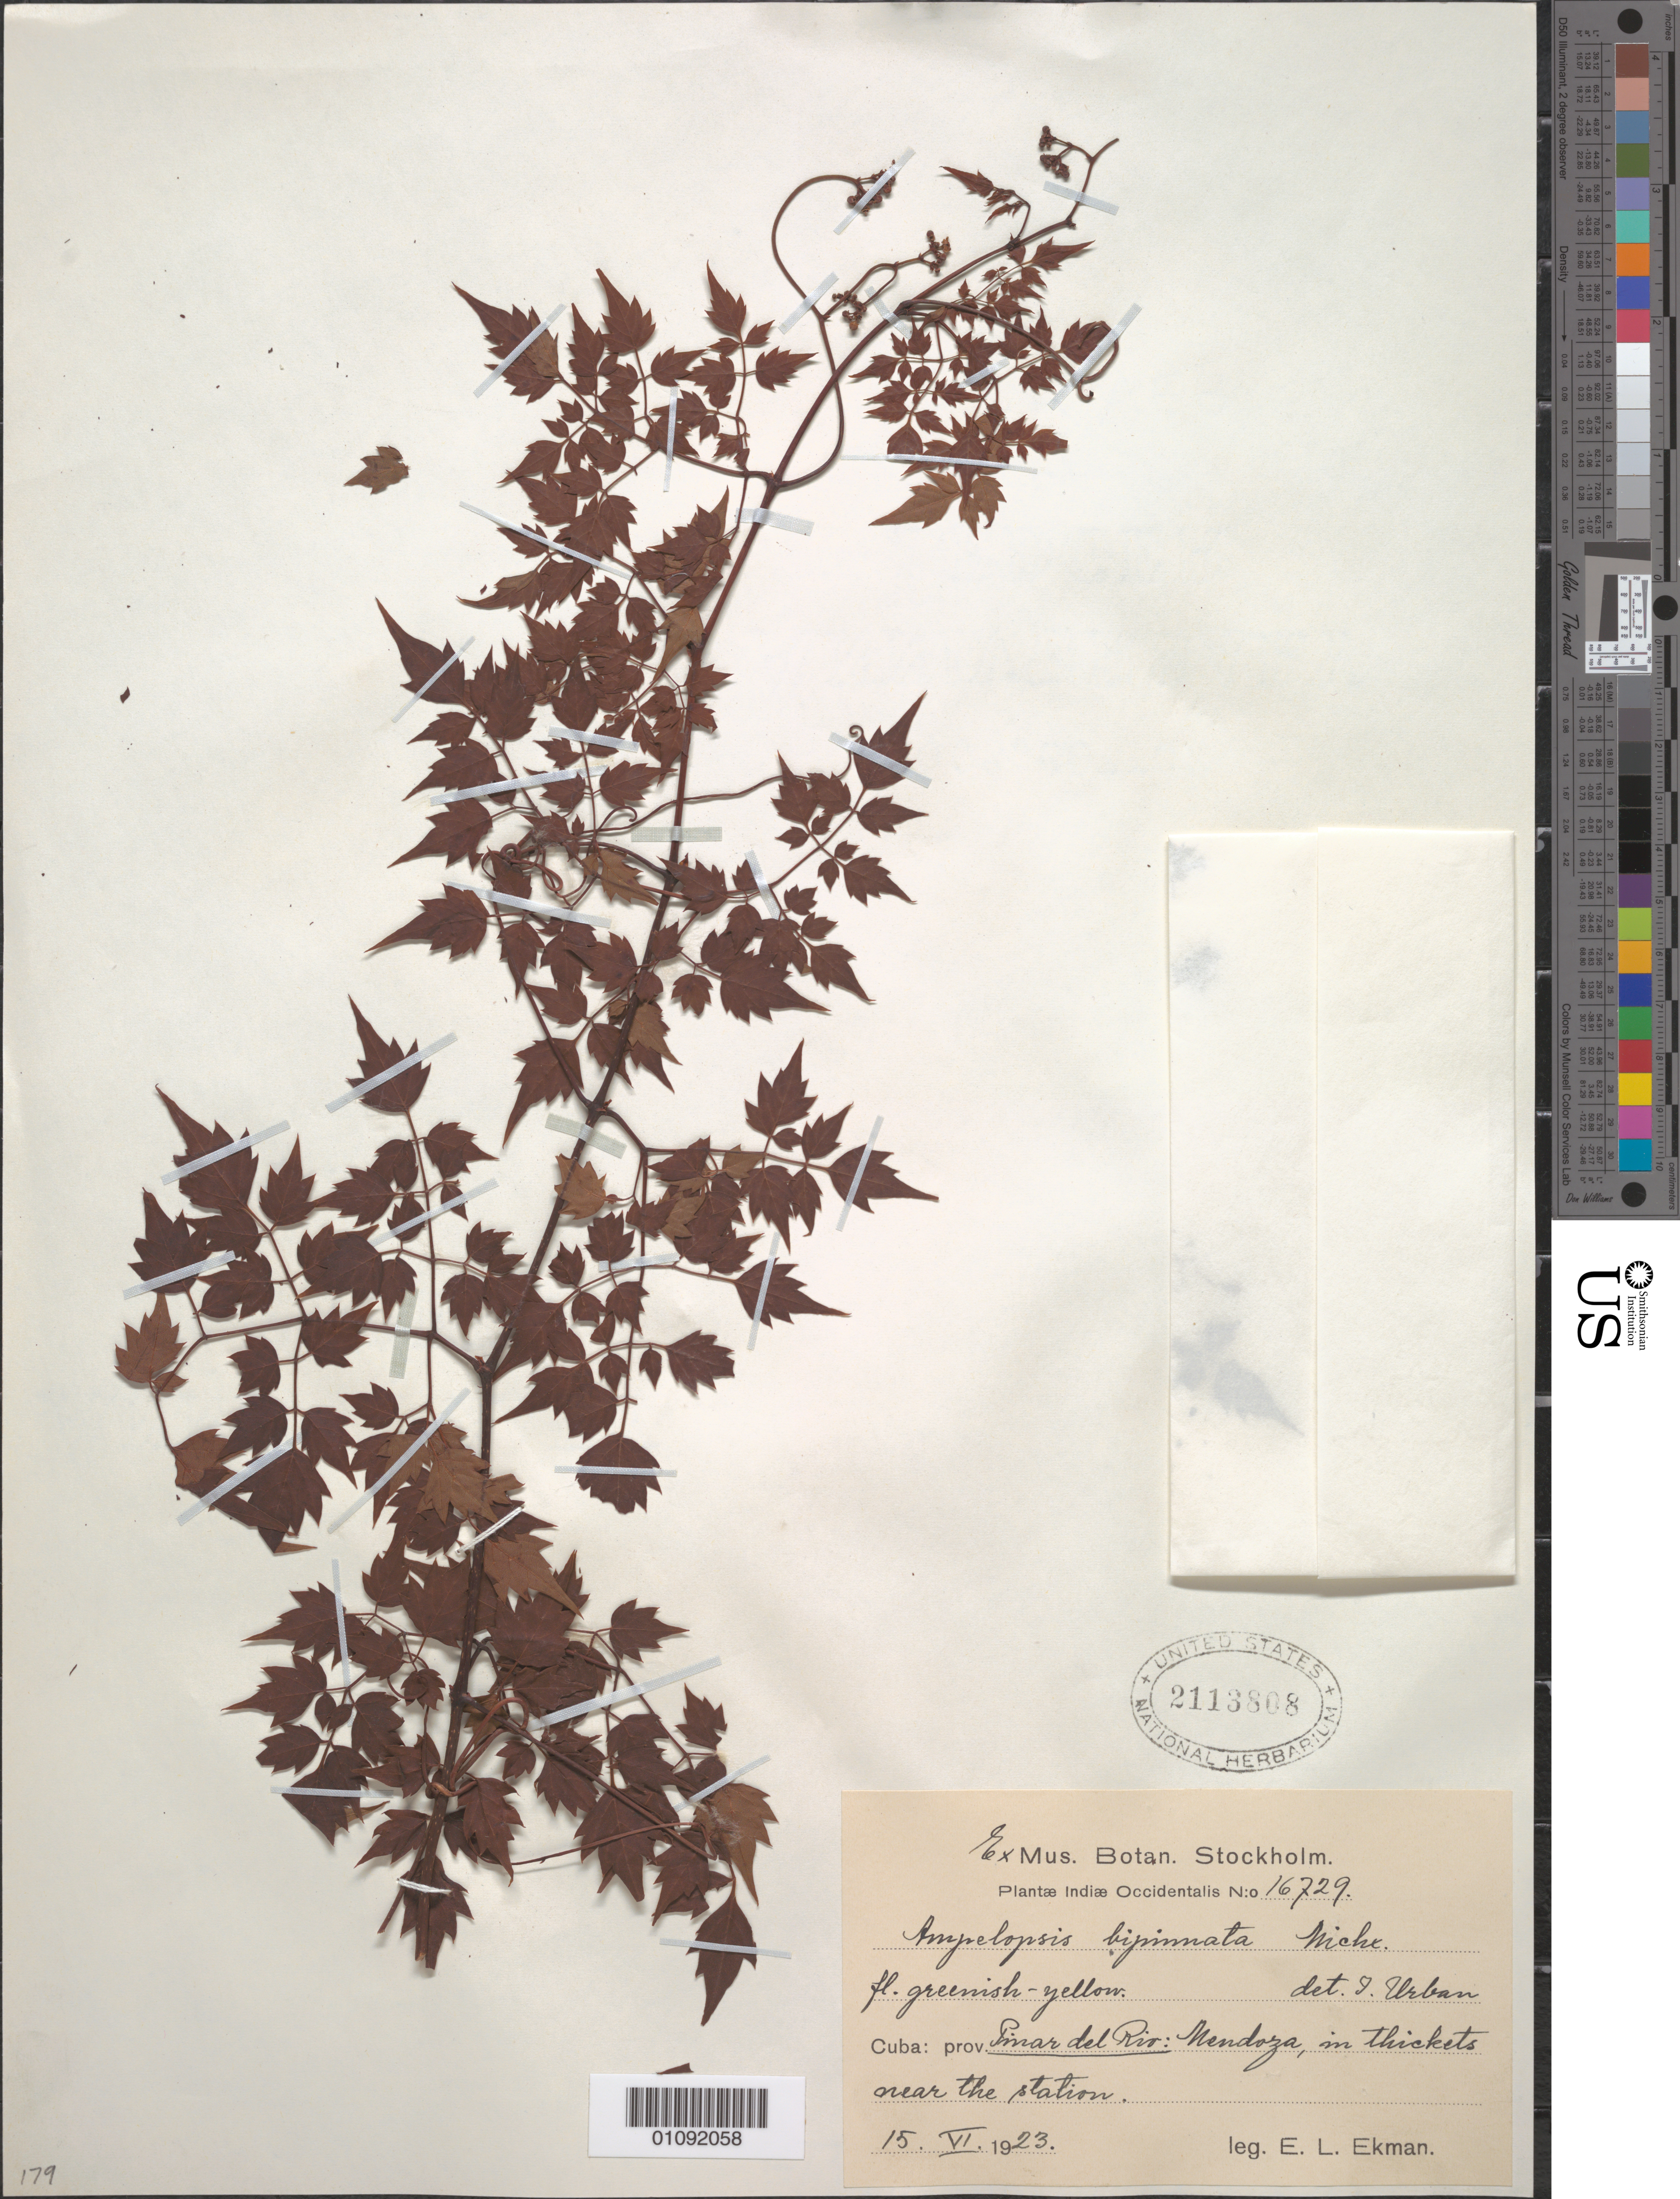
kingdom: Plantae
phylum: Tracheophyta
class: Magnoliopsida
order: Vitales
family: Vitaceae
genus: Ampelopsis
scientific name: Ampelopsis arborea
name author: (L.) Koehne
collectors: E. L. Ekman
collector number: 16729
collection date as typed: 15 Jun 1923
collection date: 1923-06-15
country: Cuba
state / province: Pinar del Rio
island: Cuba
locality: Pinar del Rio: Mendoza, in thickets near the station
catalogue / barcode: US 2113808